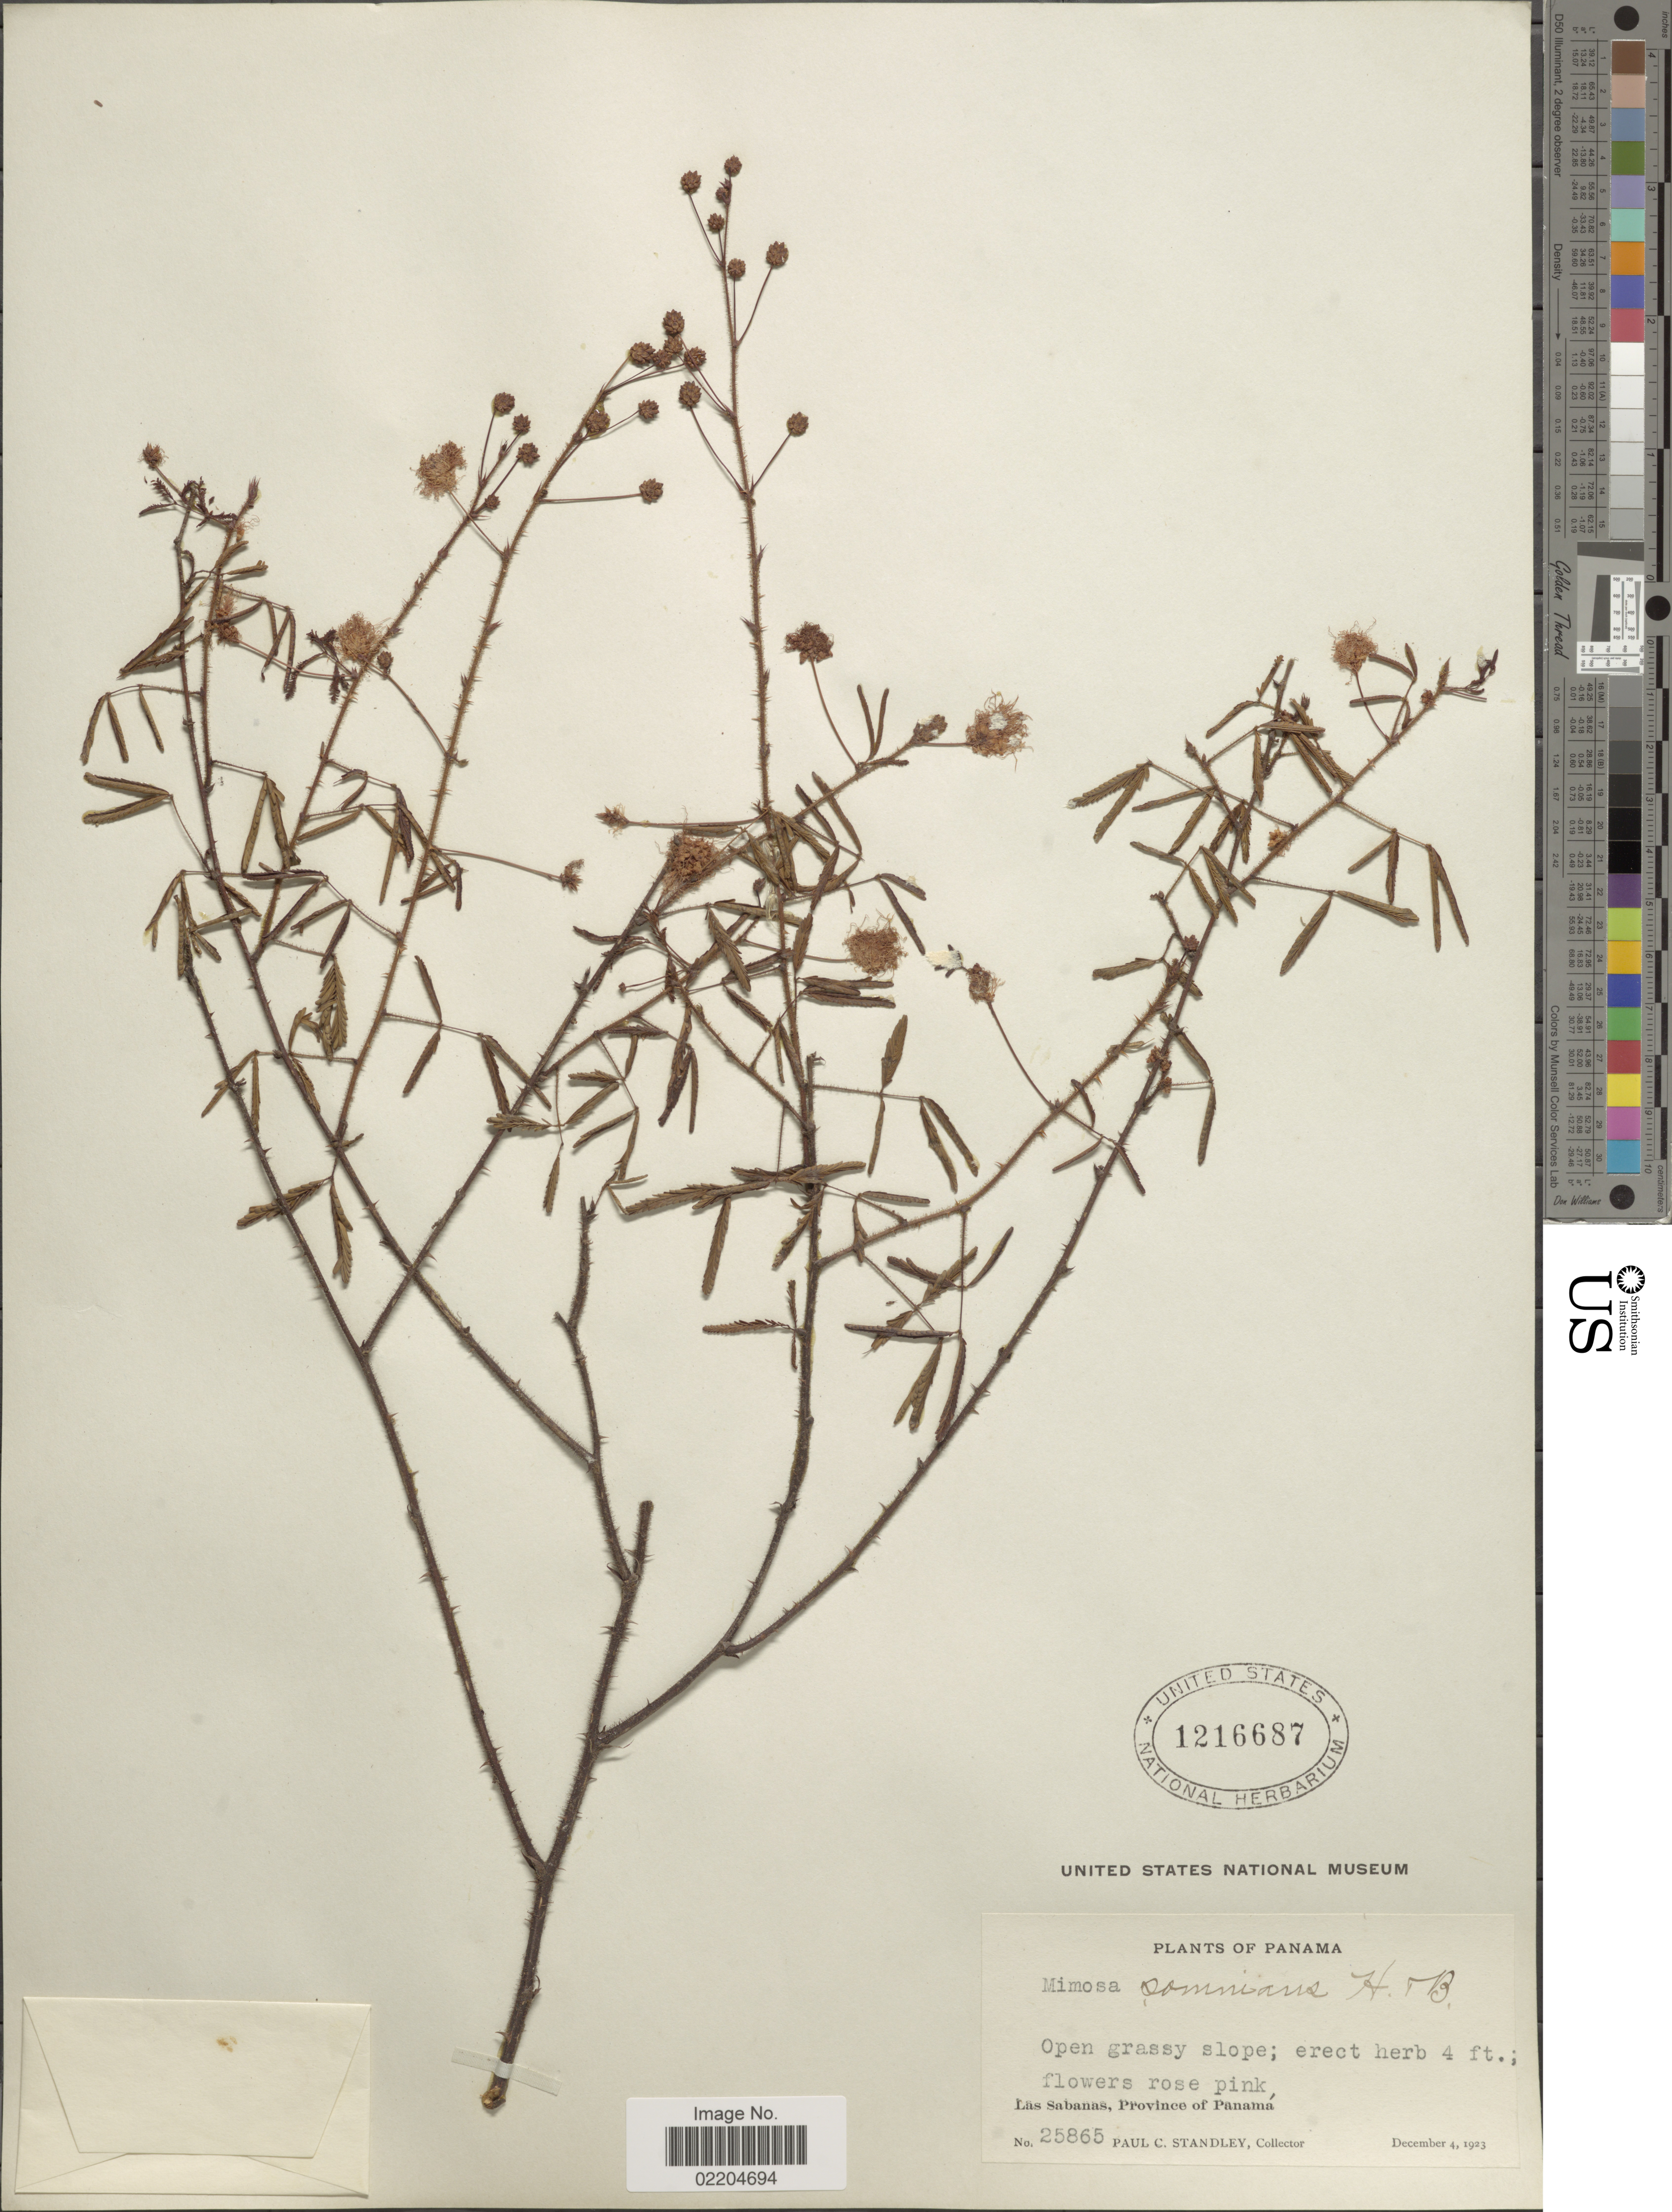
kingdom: Plantae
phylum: Tracheophyta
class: Magnoliopsida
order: Fabales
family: Fabaceae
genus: Mimosa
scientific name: Mimosa somnians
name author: Humb. & Bonpl. ex Willd.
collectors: P. C. Standley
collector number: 25865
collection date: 1923-12-04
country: Panama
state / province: Panamá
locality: Las Sabanas,Province of Panama.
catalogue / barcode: US 1216687